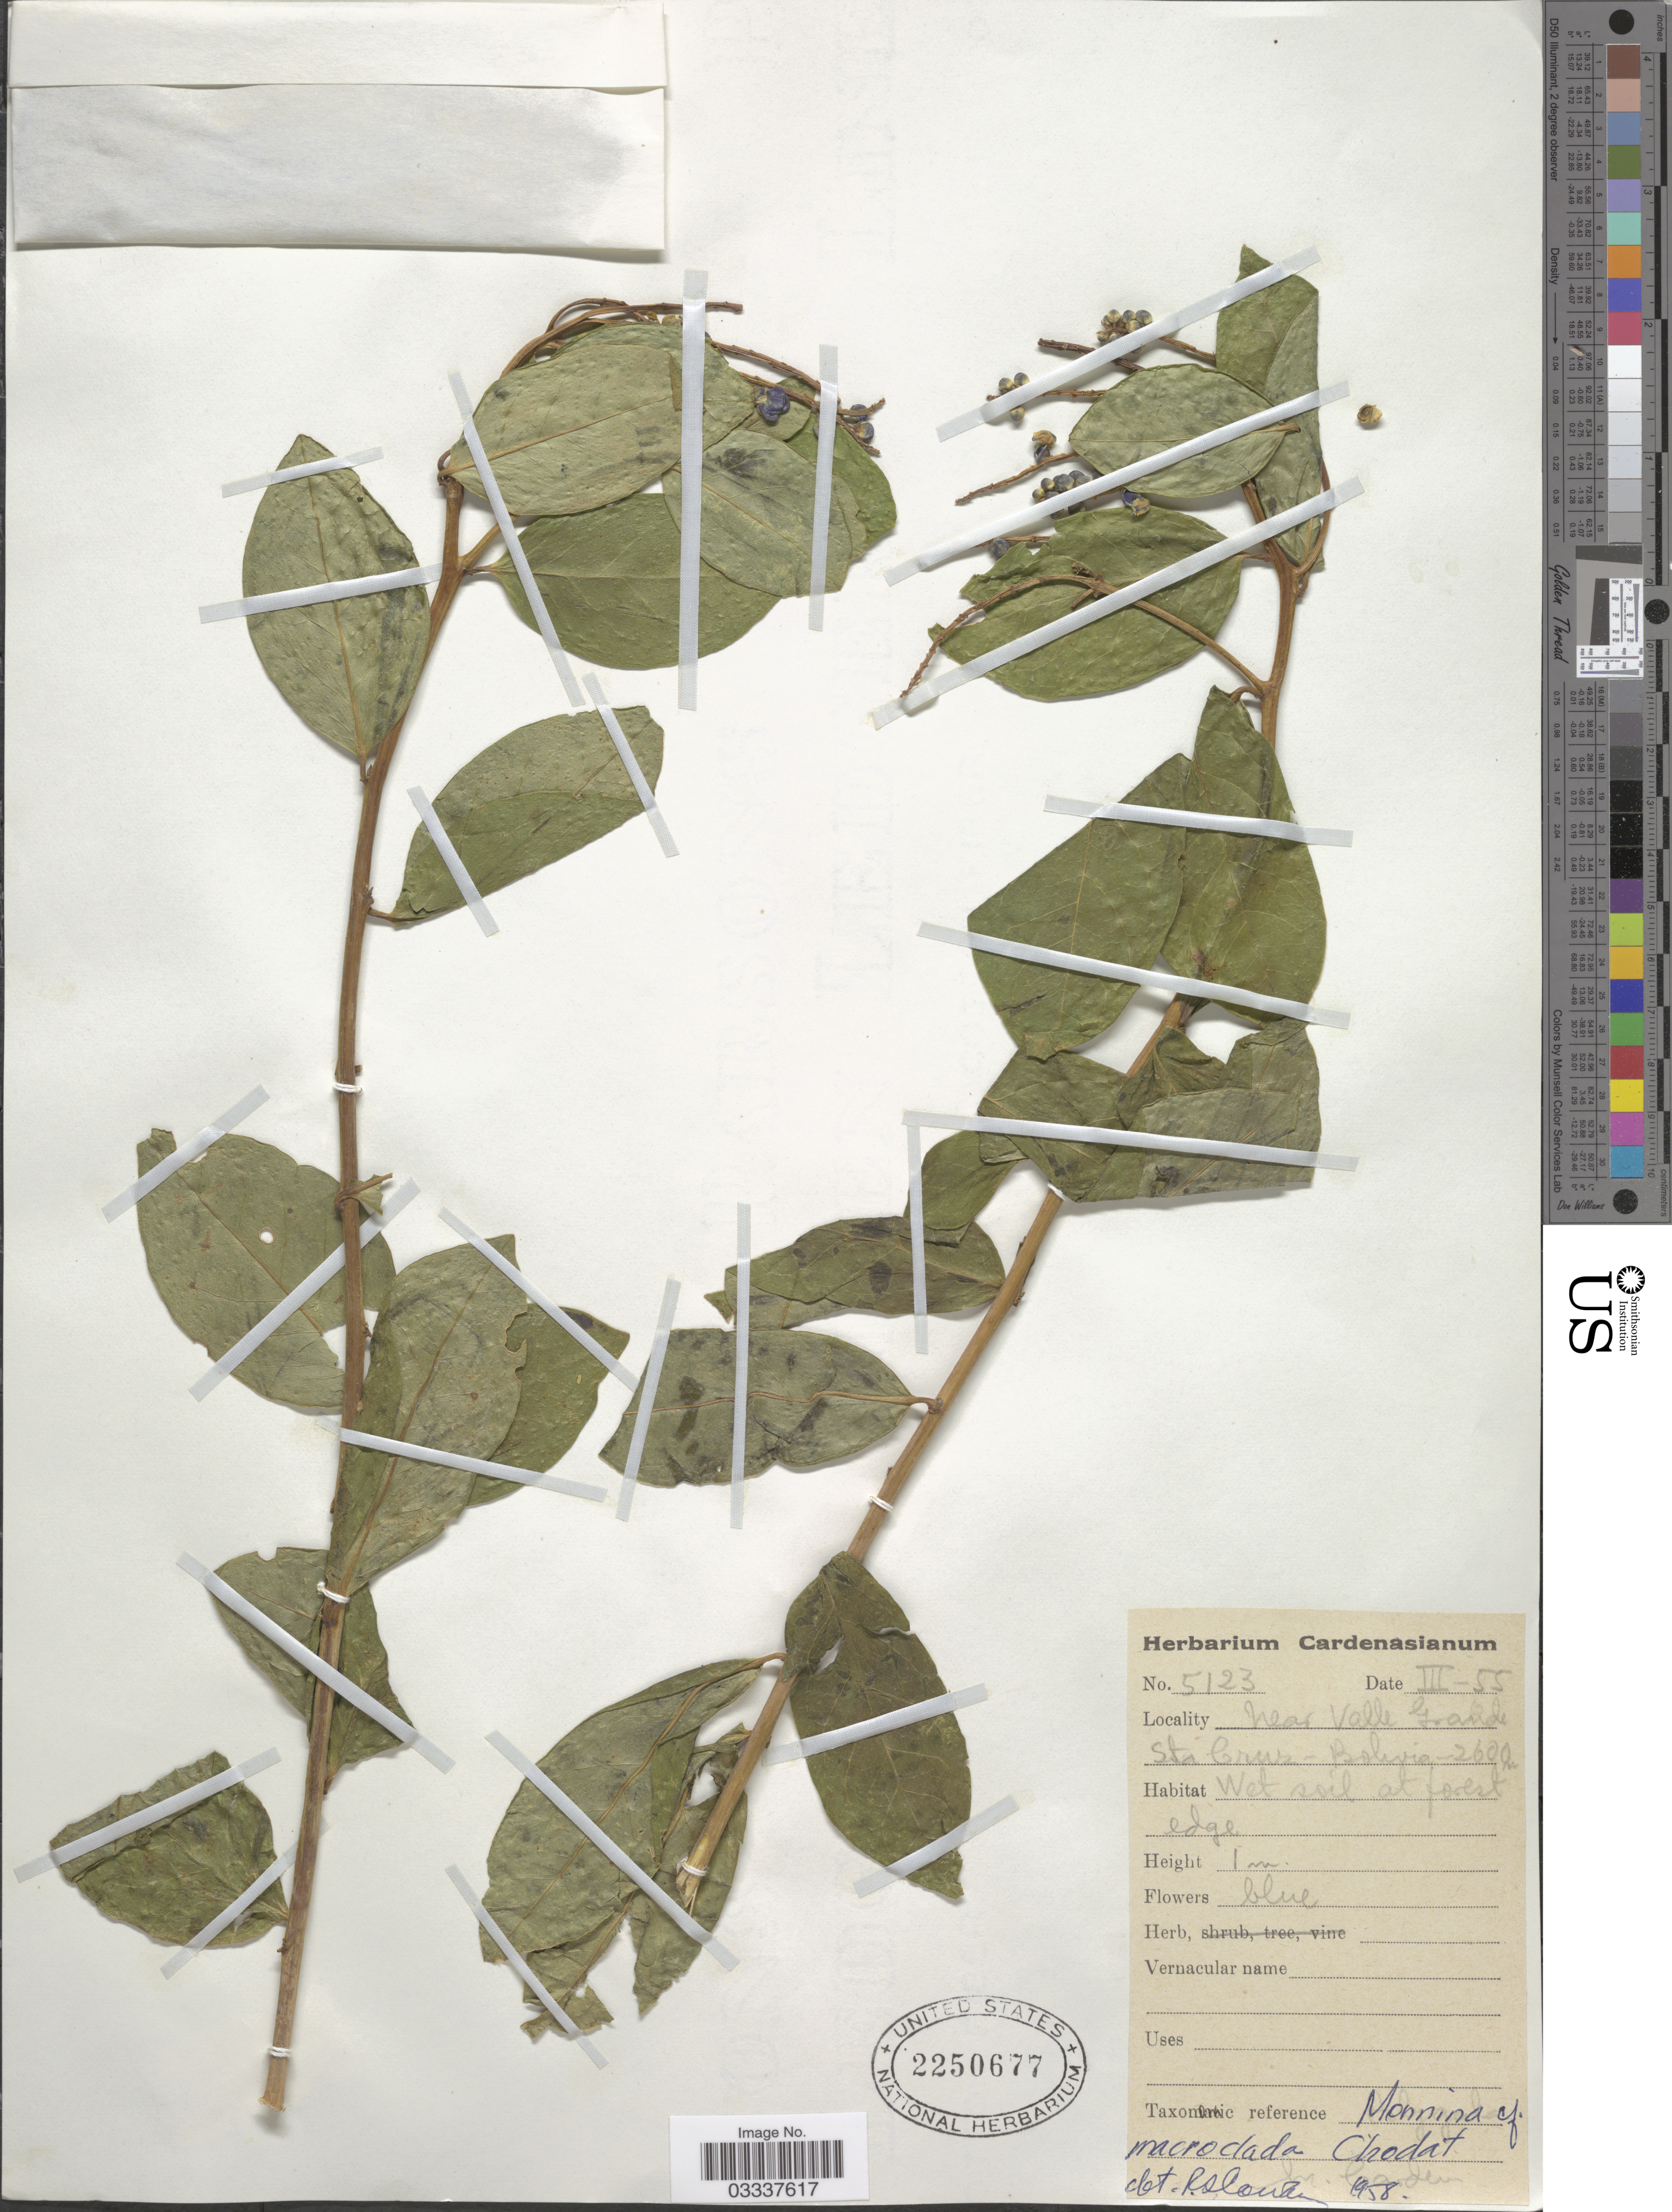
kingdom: Plantae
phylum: Tracheophyta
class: Magnoliopsida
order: Fabales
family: Polygalaceae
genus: Monnina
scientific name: Monnina macroclada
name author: Chodat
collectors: M. Cárdenas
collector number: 5123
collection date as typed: Transcribed d/m/y: /3/55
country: Bolivia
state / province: Santa Cruz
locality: Near Valle Grande.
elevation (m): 2600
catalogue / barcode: US 2250677